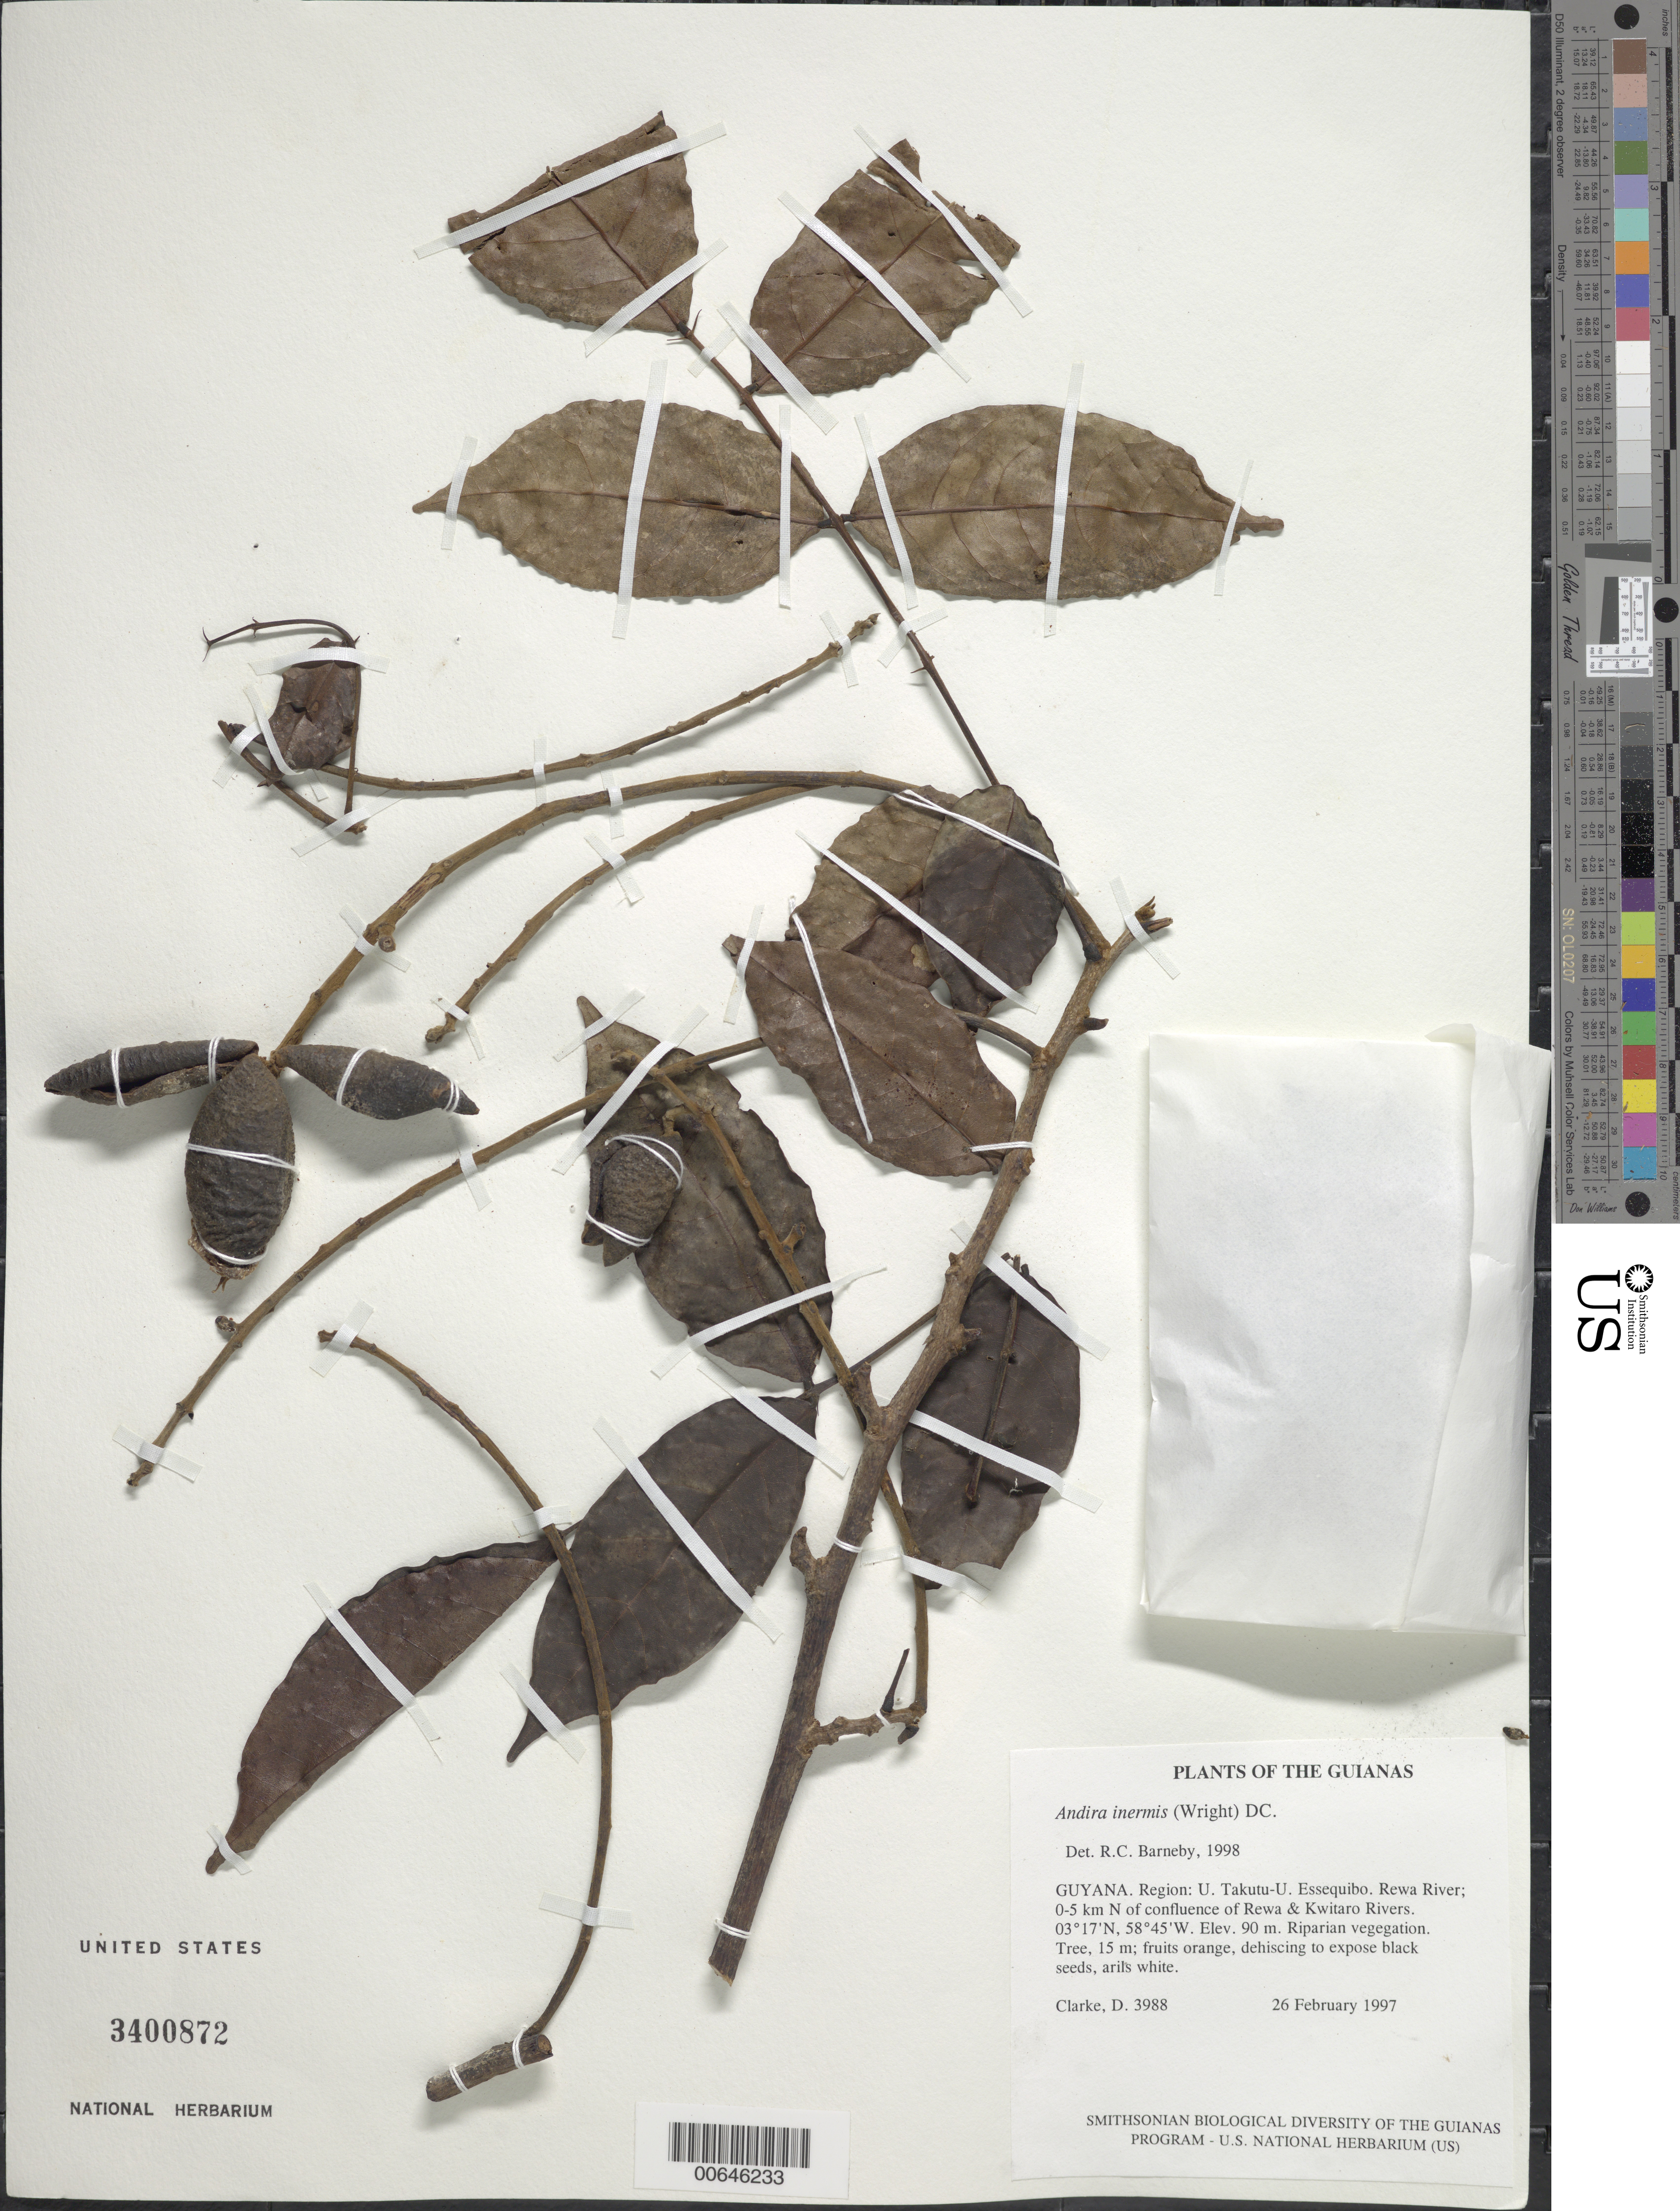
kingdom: Plantae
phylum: Tracheophyta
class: Magnoliopsida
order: Fabales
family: Fabaceae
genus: Andira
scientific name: Andira inermis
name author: (W. Wright) Kunth ex DC.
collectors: D. Clarke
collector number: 3988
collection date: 1997-02-26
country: Guyana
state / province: U. Takutu-U. Essequibo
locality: Guianas. Rewa River; 0-5 km N of confluence of Reaw & Kwitaro Rivers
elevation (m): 90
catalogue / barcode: US 3400872